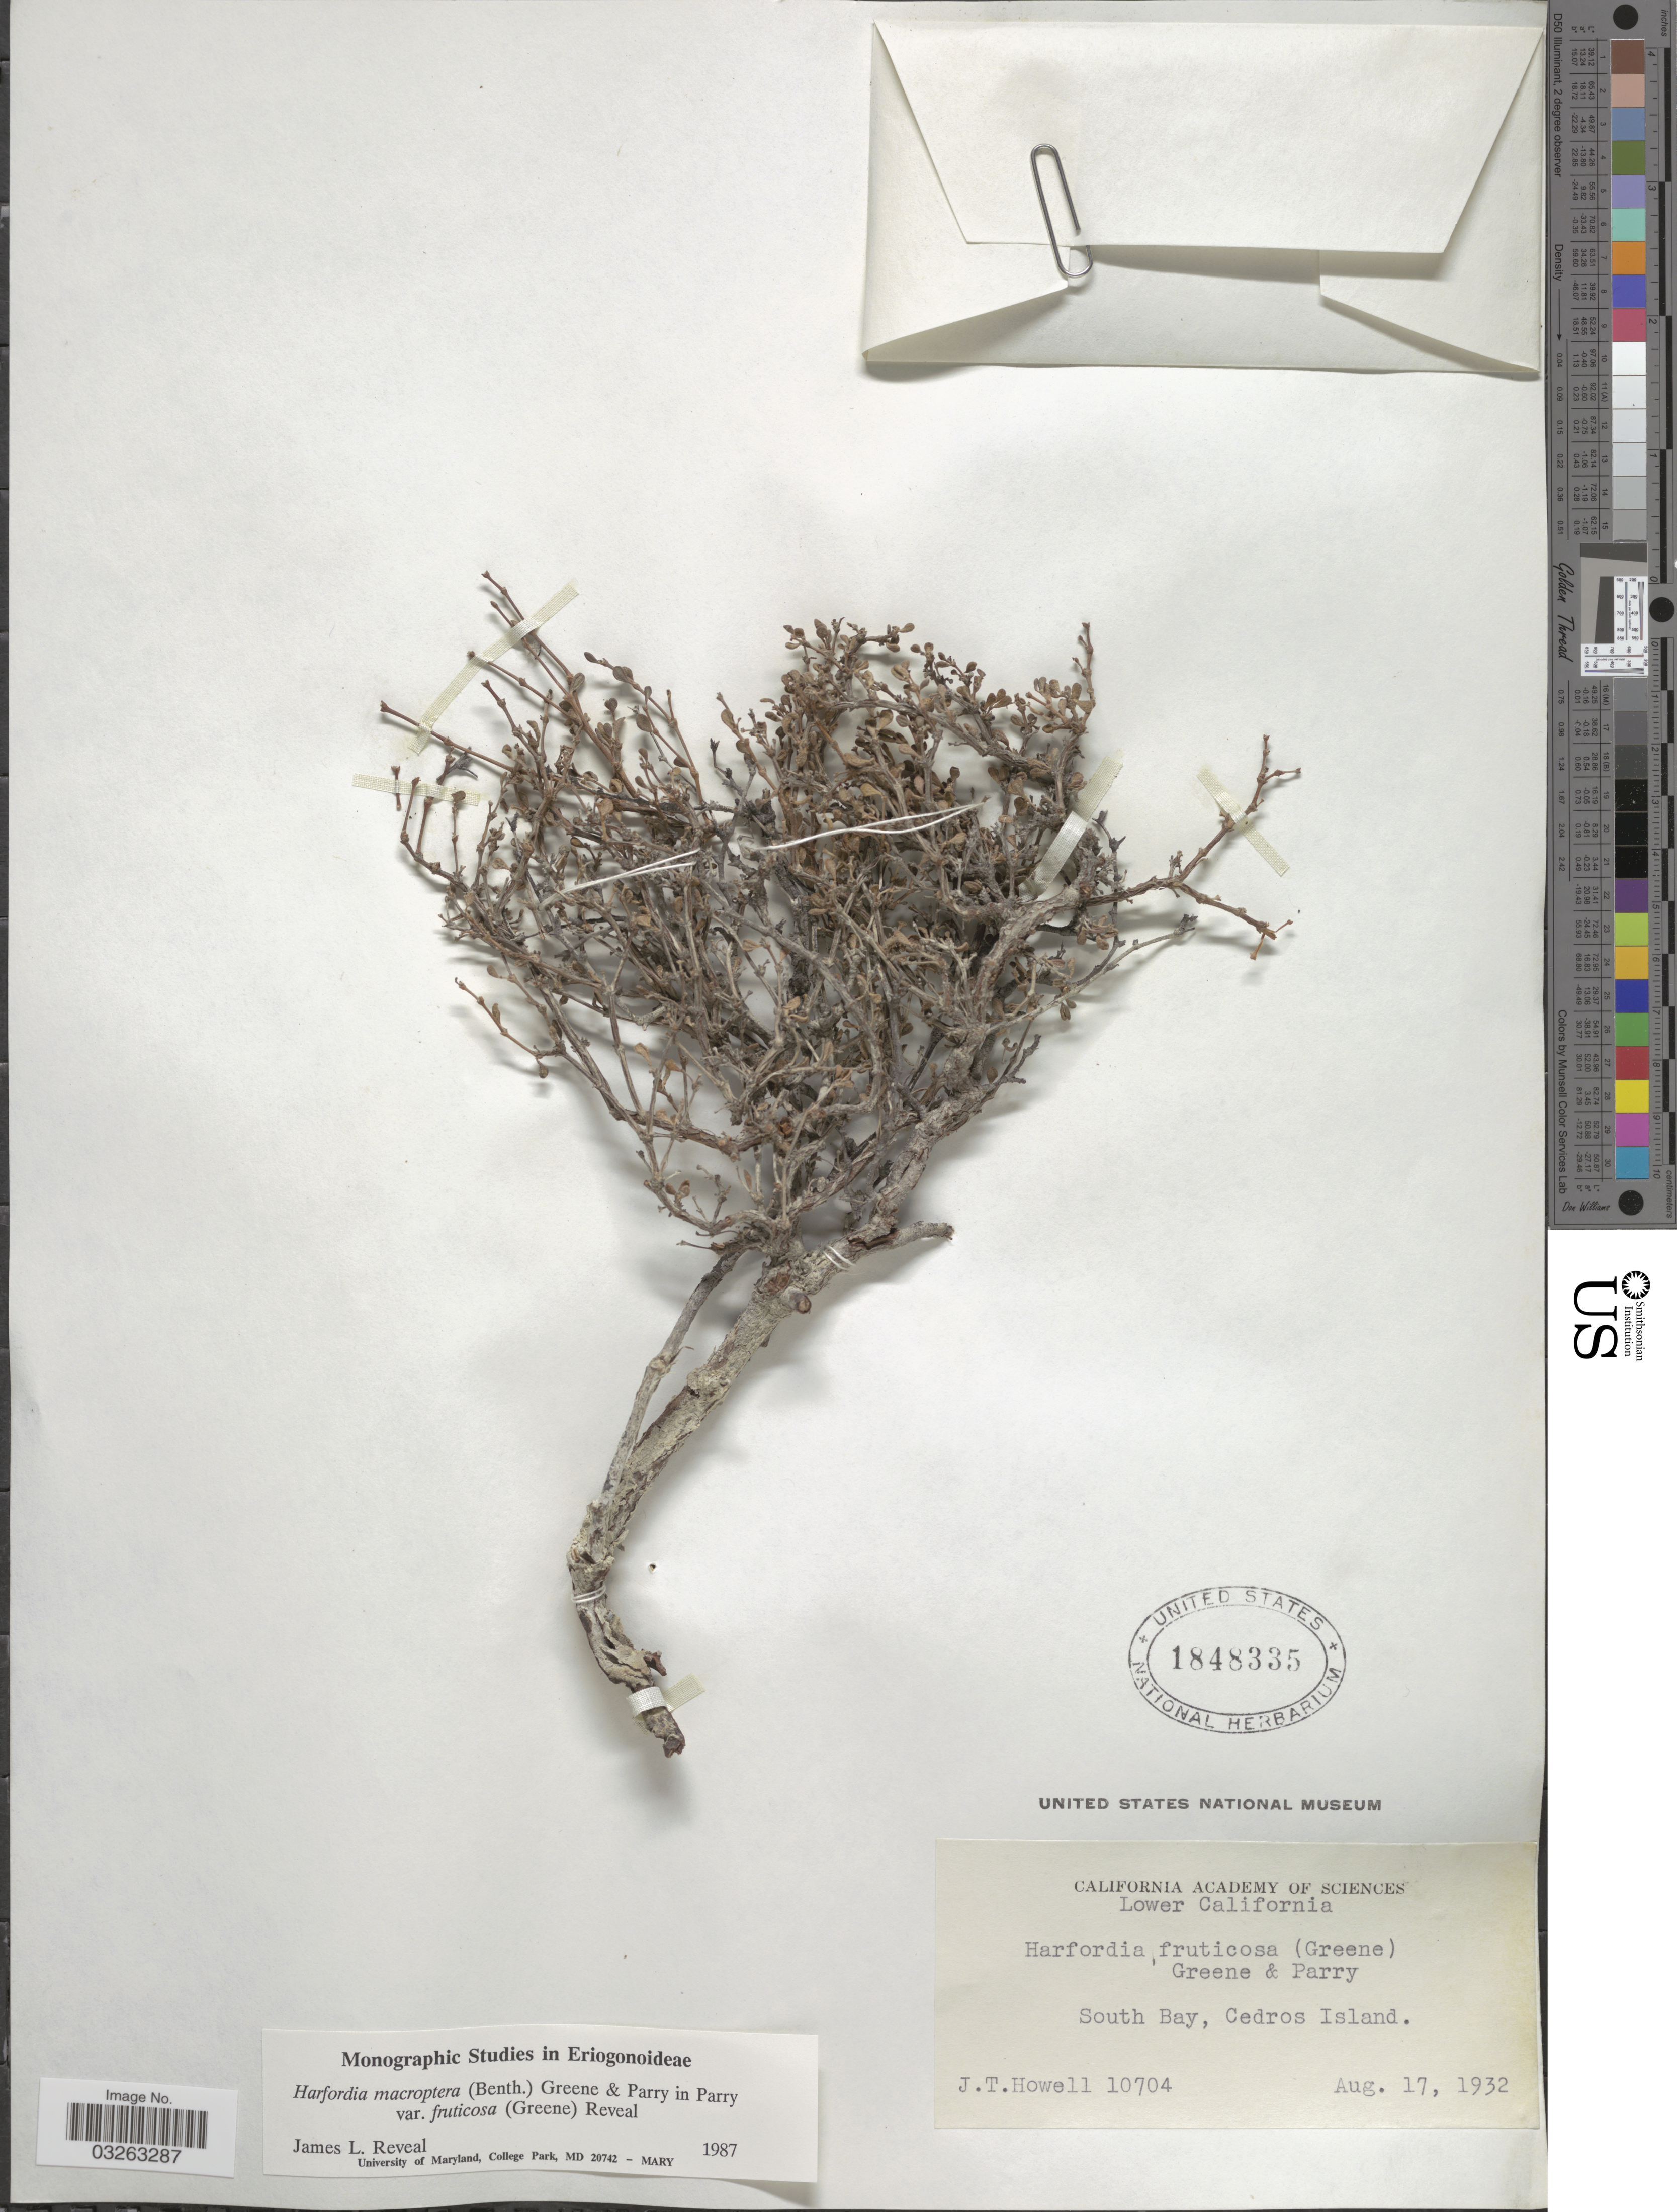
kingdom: Plantae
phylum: Tracheophyta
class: Magnoliopsida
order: Caryophyllales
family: Polygonaceae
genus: Harfordia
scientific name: Harfordia macroptera var. fruticosa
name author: (Greene) Reveal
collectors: J. T. Howell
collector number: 10704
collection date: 1932-08-17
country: Mexico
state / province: Baja California Norte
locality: Lower California. South Bay, Cedros Island.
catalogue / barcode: US 1848335